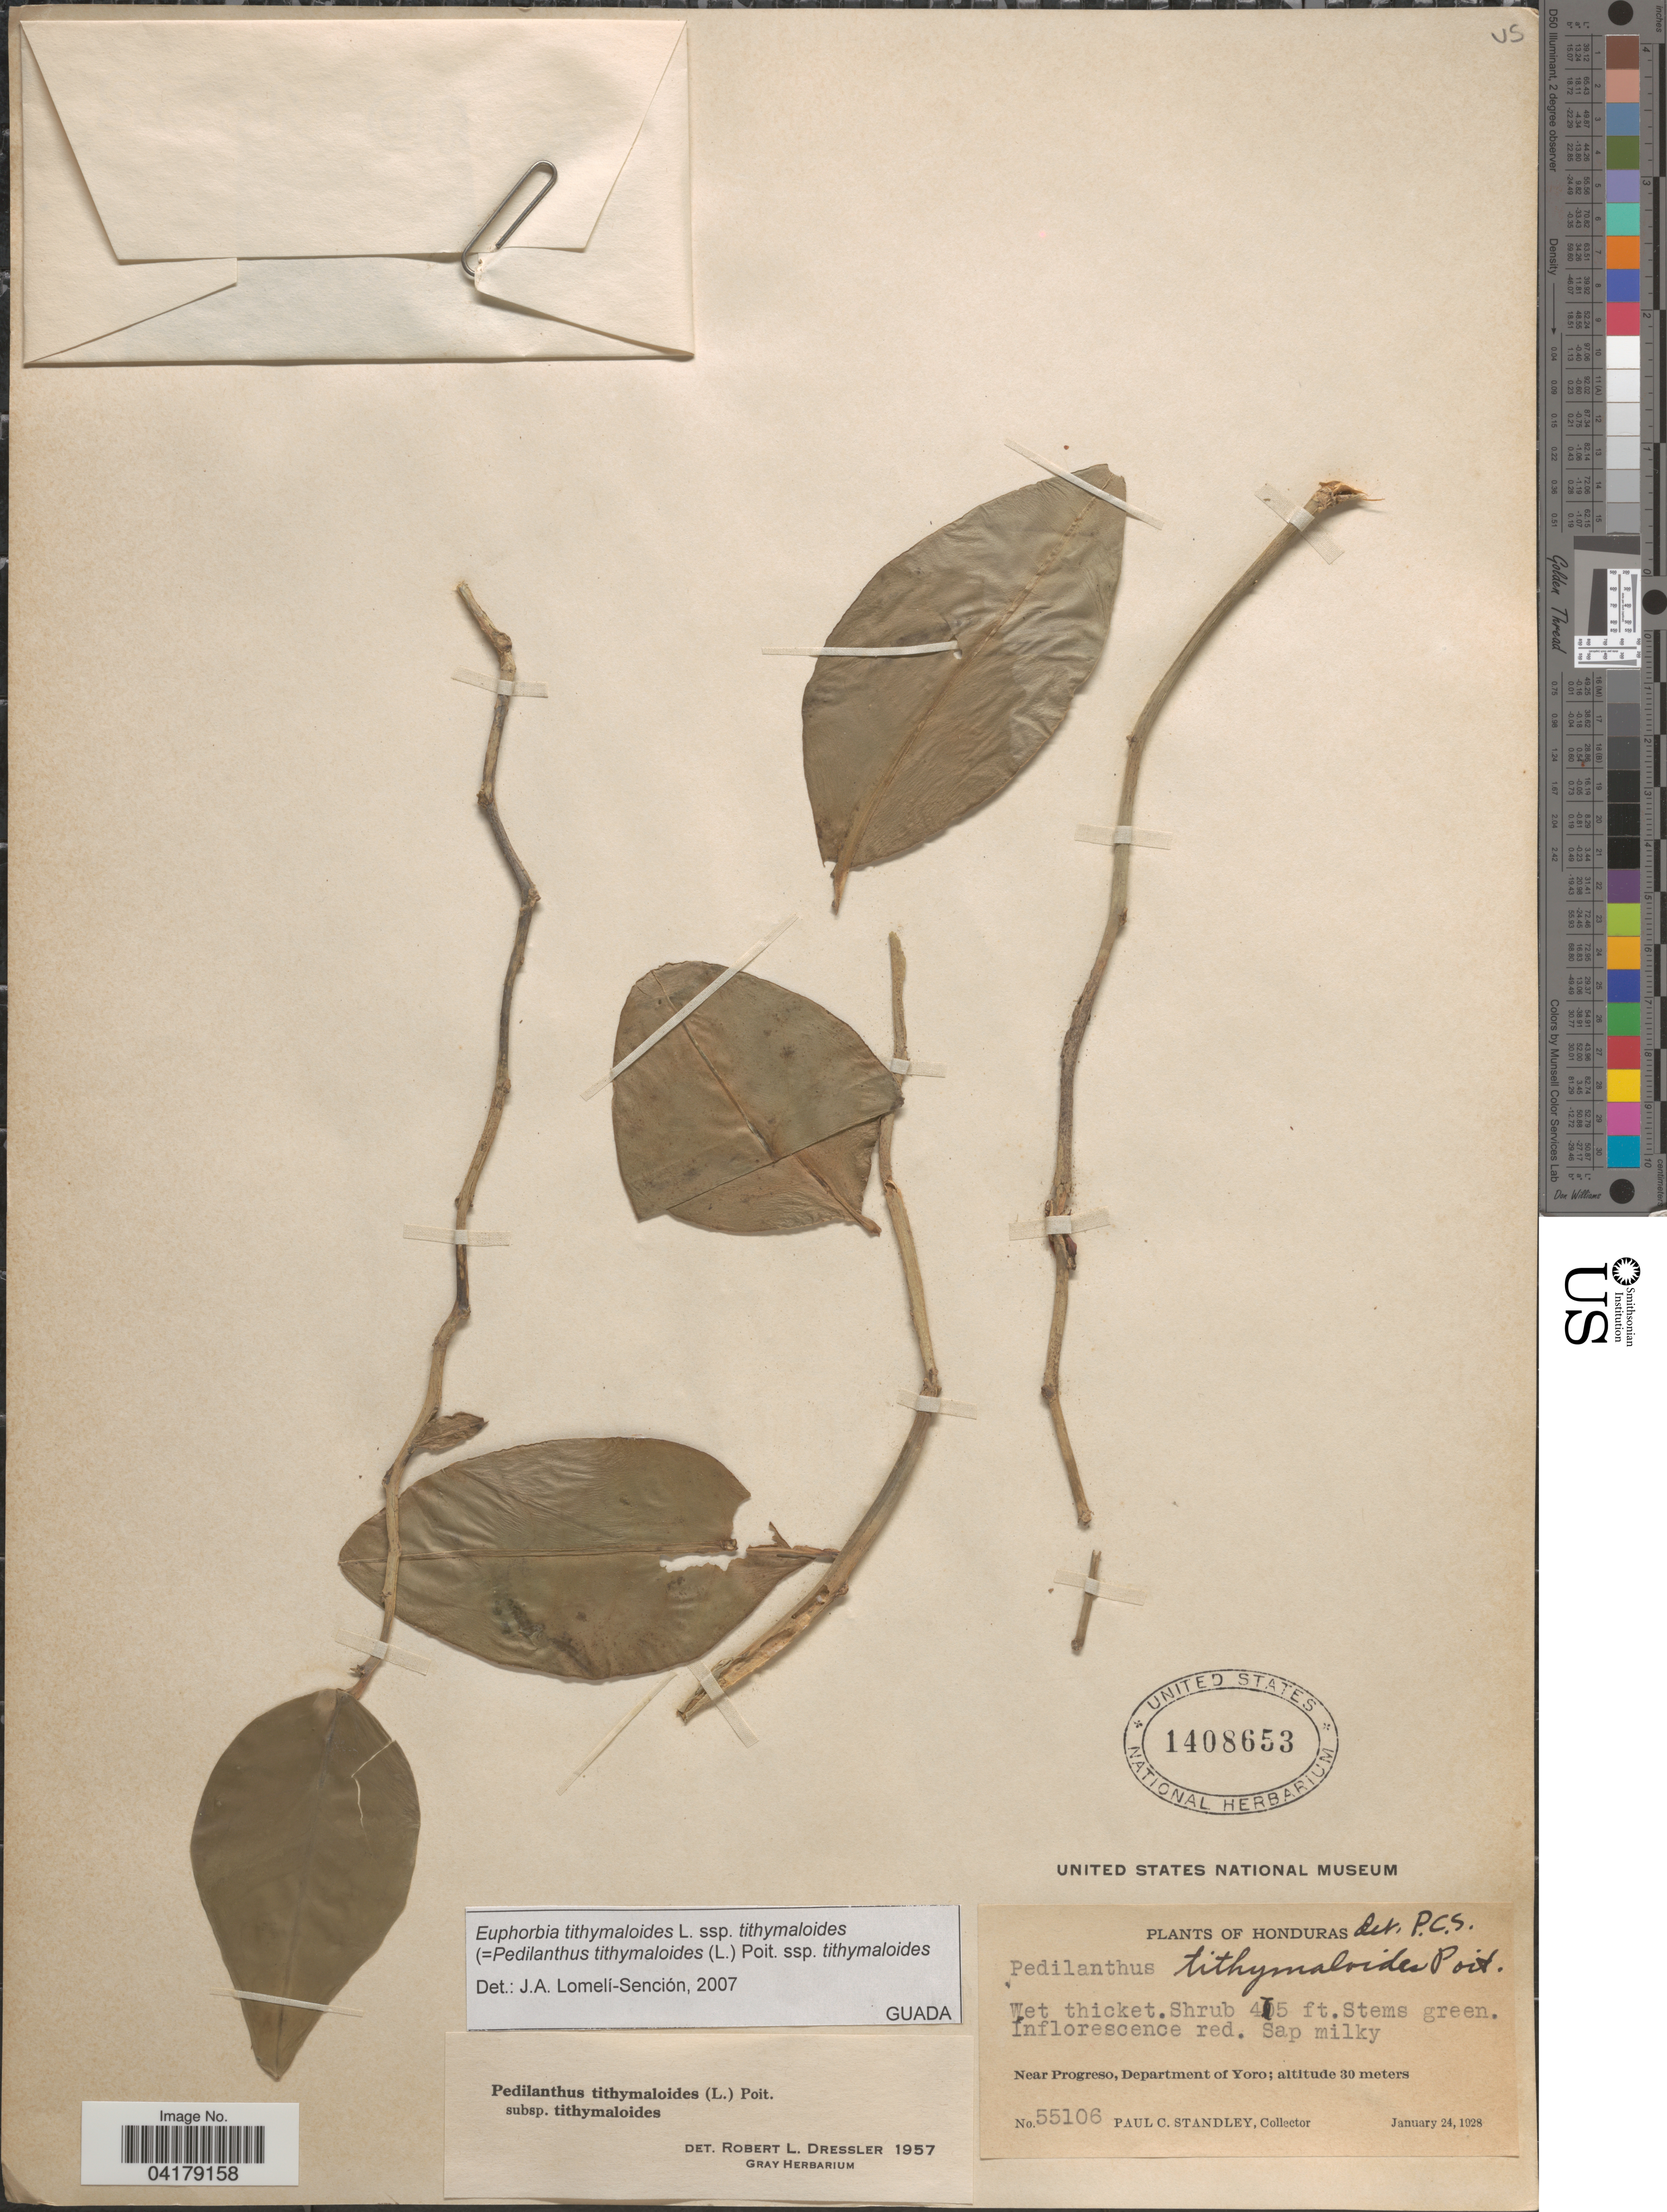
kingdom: Plantae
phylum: Tracheophyta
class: Magnoliopsida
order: Malpighiales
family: Euphorbiaceae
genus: Euphorbia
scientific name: Euphorbia tithymaloides subsp. tithymaloides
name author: L.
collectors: P. C. Standley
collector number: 55106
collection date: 1928-01-24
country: Honduras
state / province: Yoro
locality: Near Progreso, Department of Yoro.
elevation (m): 30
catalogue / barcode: US 1408653